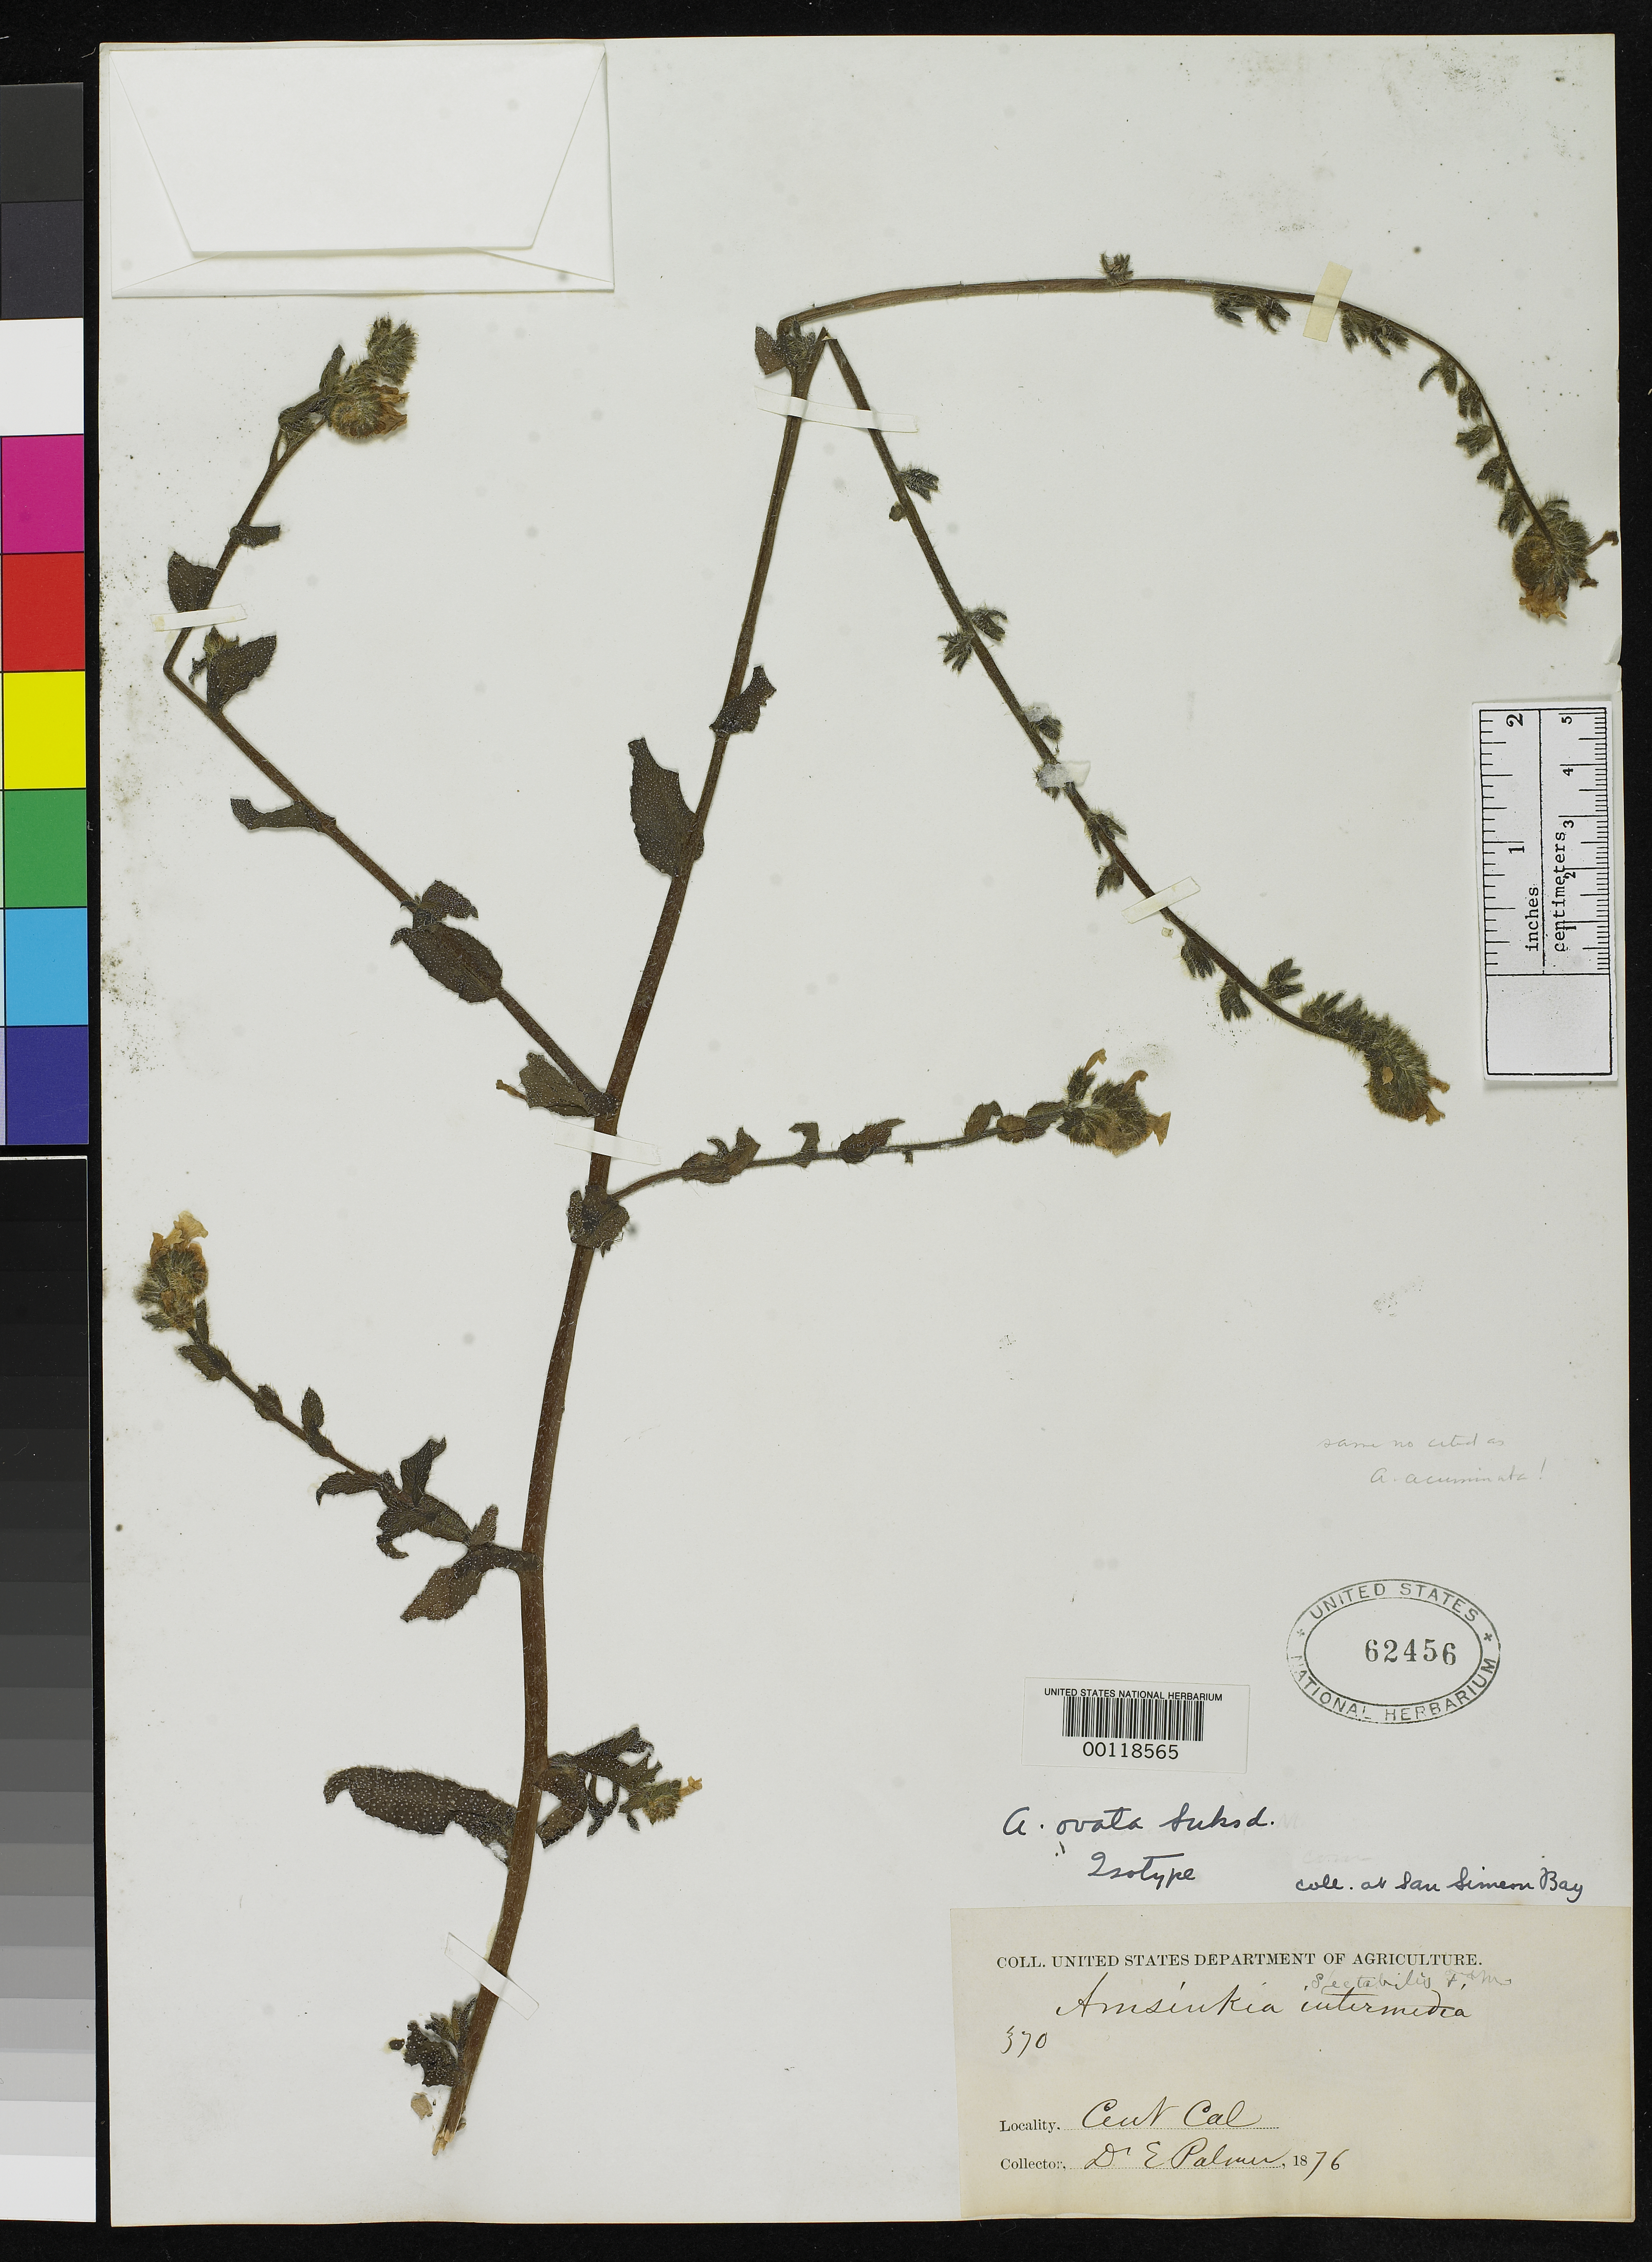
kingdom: Plantae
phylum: Tracheophyta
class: Magnoliopsida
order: Boraginales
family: Boraginaceae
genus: Amsinckia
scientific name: Amsinckia ovata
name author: Suksd.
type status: Isotype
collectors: E. Palmer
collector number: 370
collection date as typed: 02 Jul 1876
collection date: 1876-07-02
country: United States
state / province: California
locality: San Simeon Bay.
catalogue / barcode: US 62456